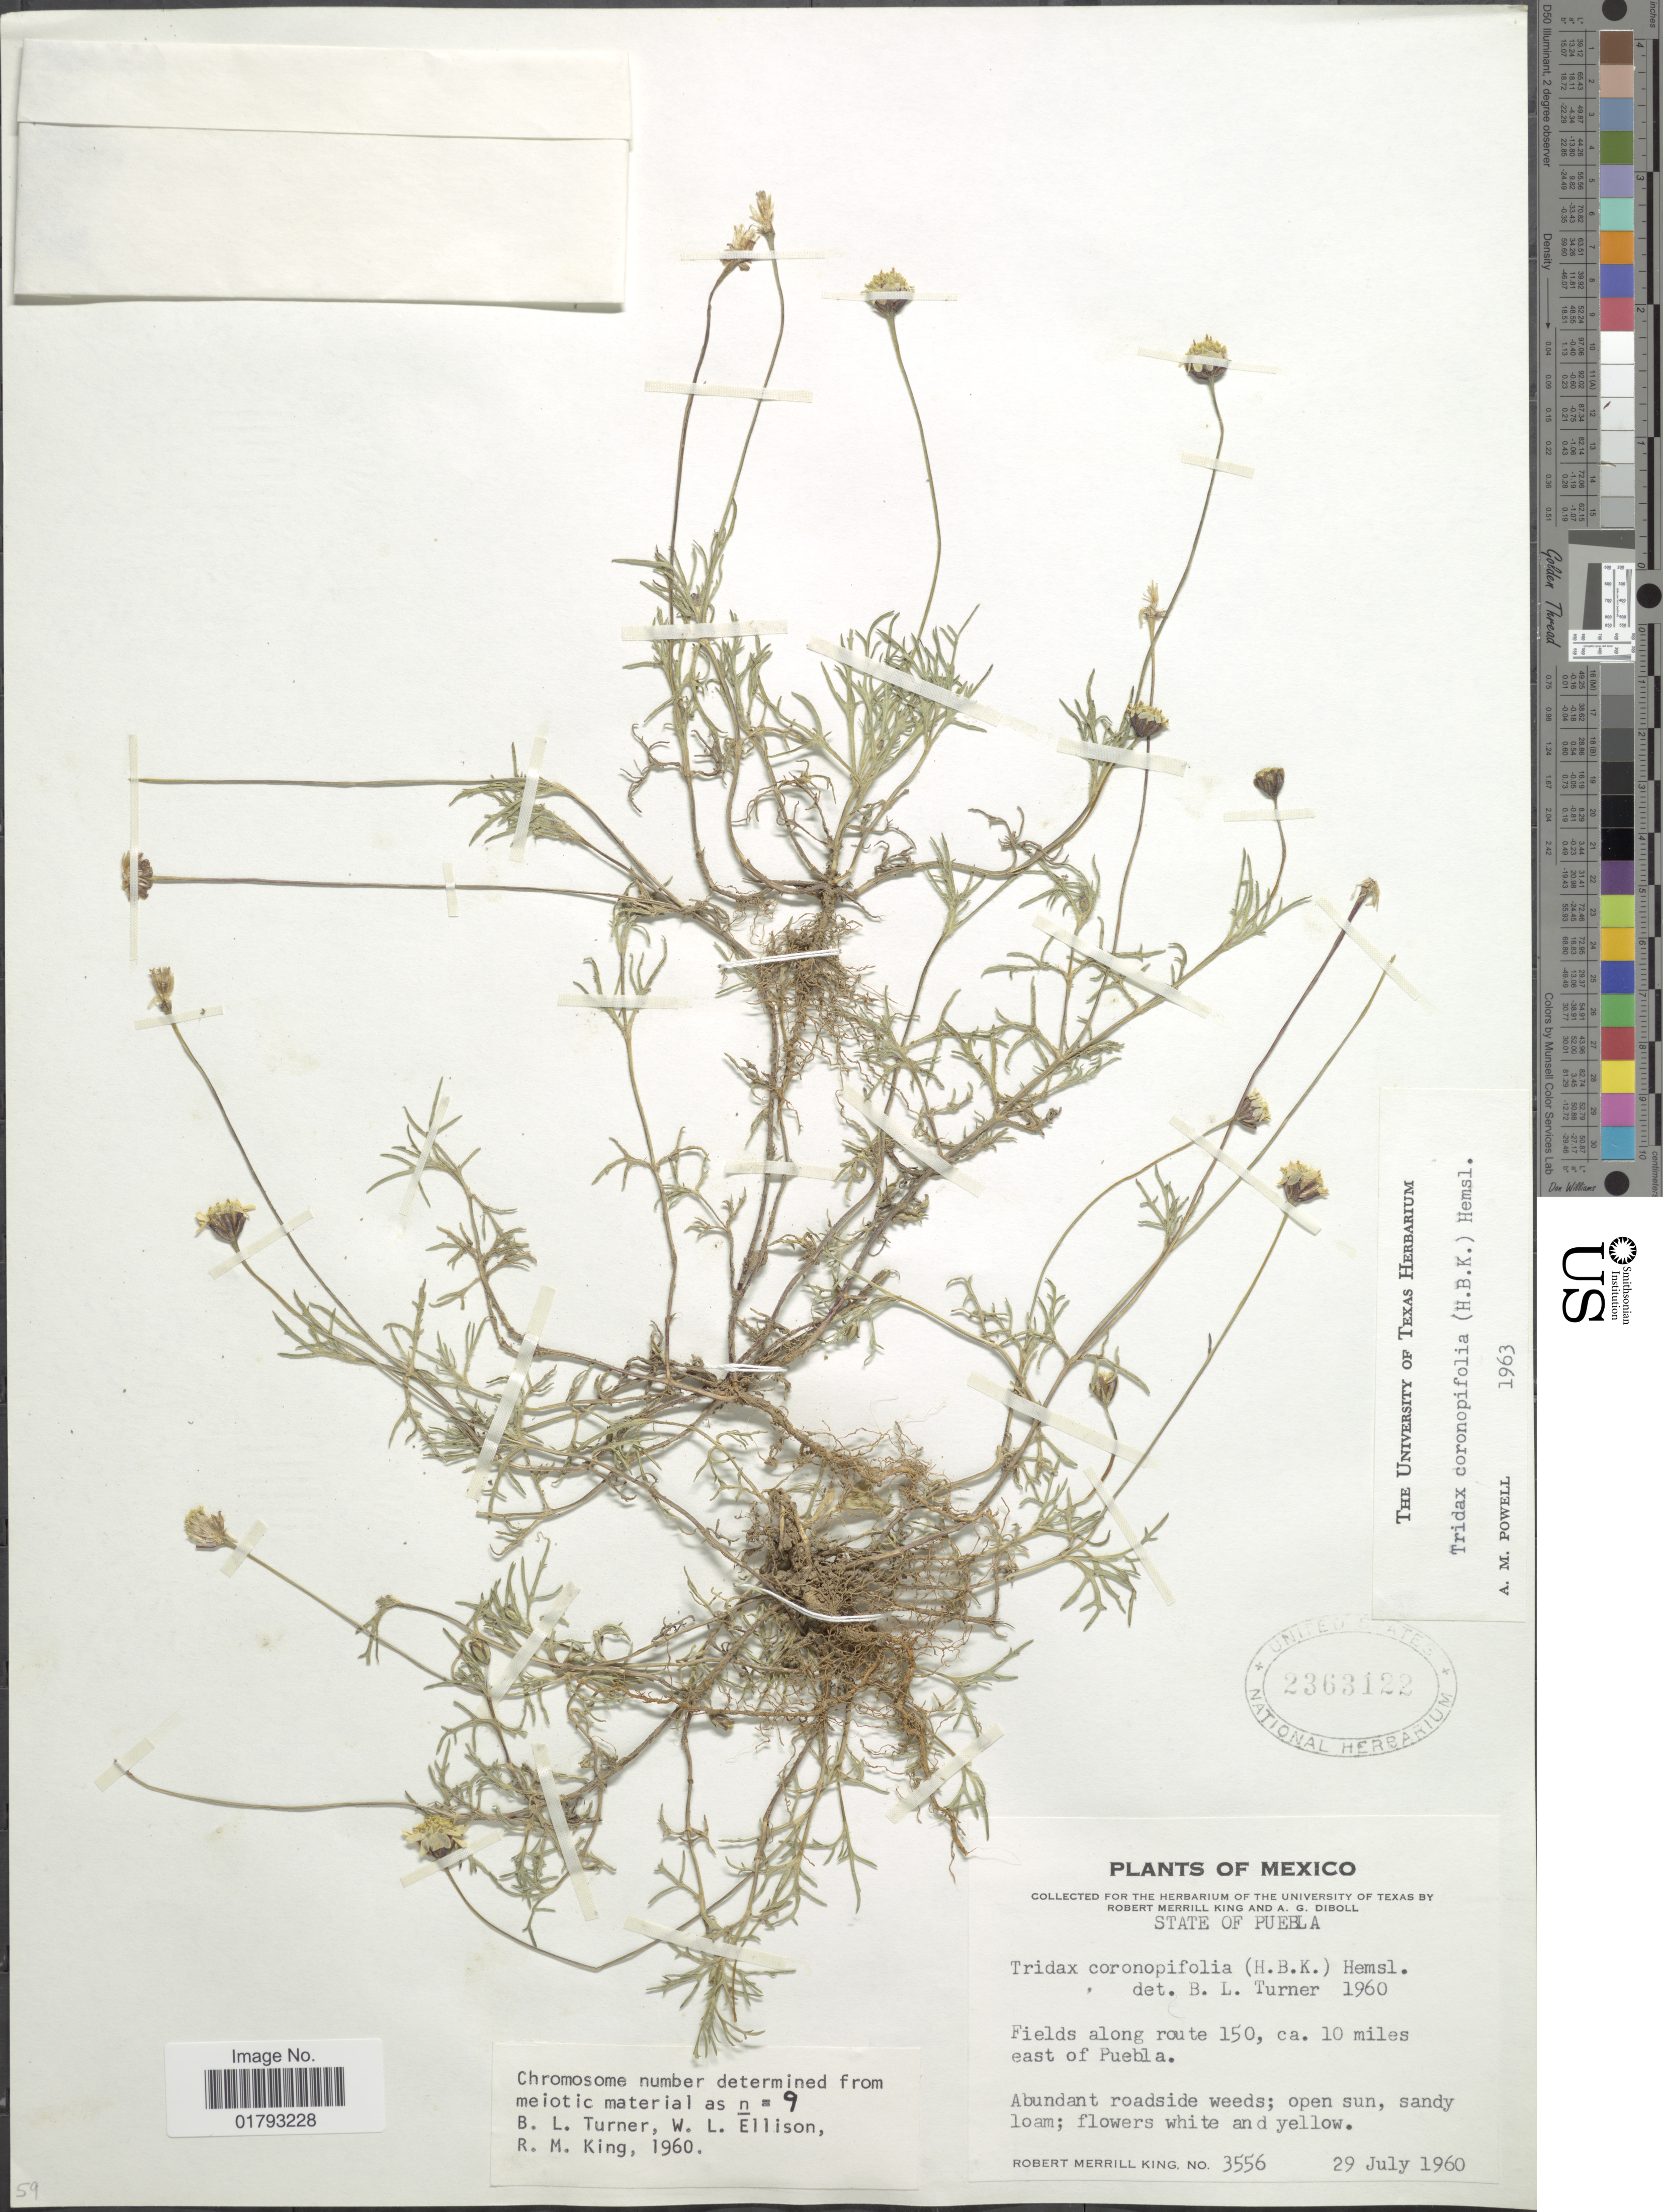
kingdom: Plantae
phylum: Tracheophyta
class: Magnoliopsida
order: Asterales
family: Asteraceae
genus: Tridax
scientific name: Tridax coronopifolia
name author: (Kunth) Hemsl.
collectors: R. M. King & A. Diboll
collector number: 3556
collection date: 1960-07-29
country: Mexico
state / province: Puebla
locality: State of Puebla. Fields along route 150 ca. 10 miles east of Puebla.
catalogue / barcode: US 2363122